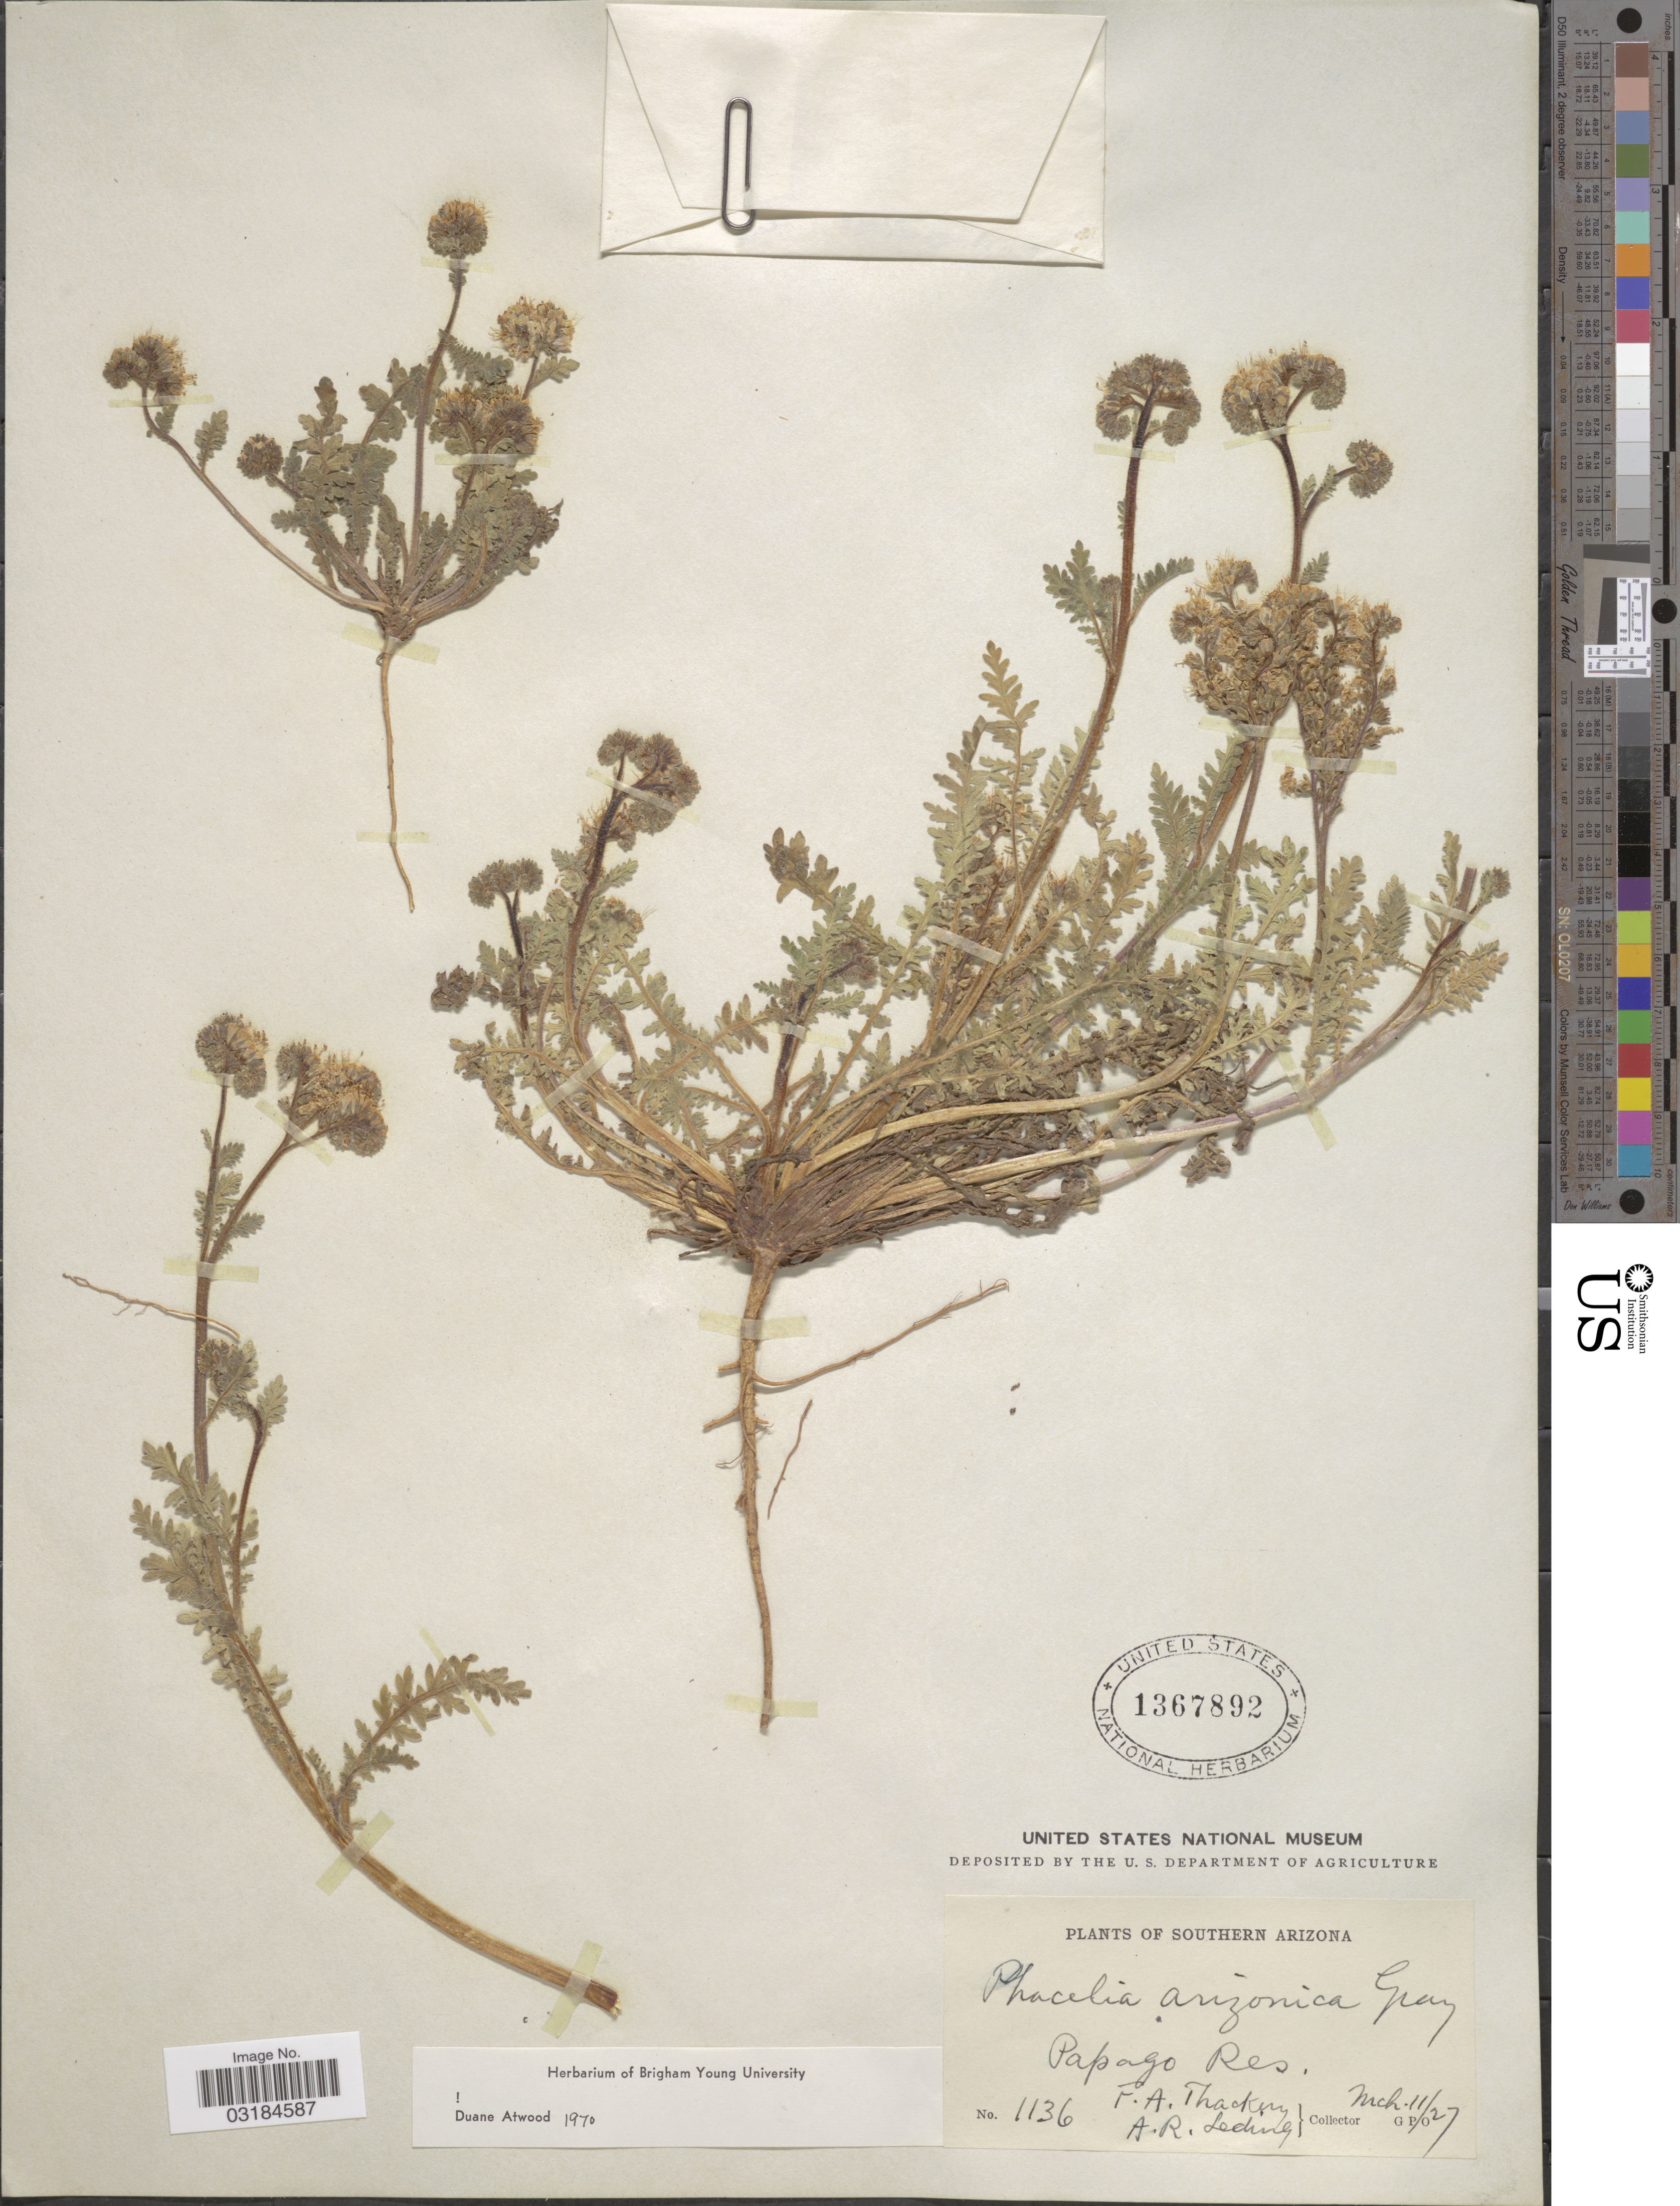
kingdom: Plantae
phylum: Tracheophyta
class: Magnoliopsida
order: Boraginales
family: Hydrophyllaceae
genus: Phacelia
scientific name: Phacelia arizonica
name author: A. Gray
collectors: F. Thackery & A. Leding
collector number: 1136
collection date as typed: Transcribed d/m/y: 11/3/27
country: United States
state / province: Arizona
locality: Southern Arizona. Papago Res.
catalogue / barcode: US 1367892